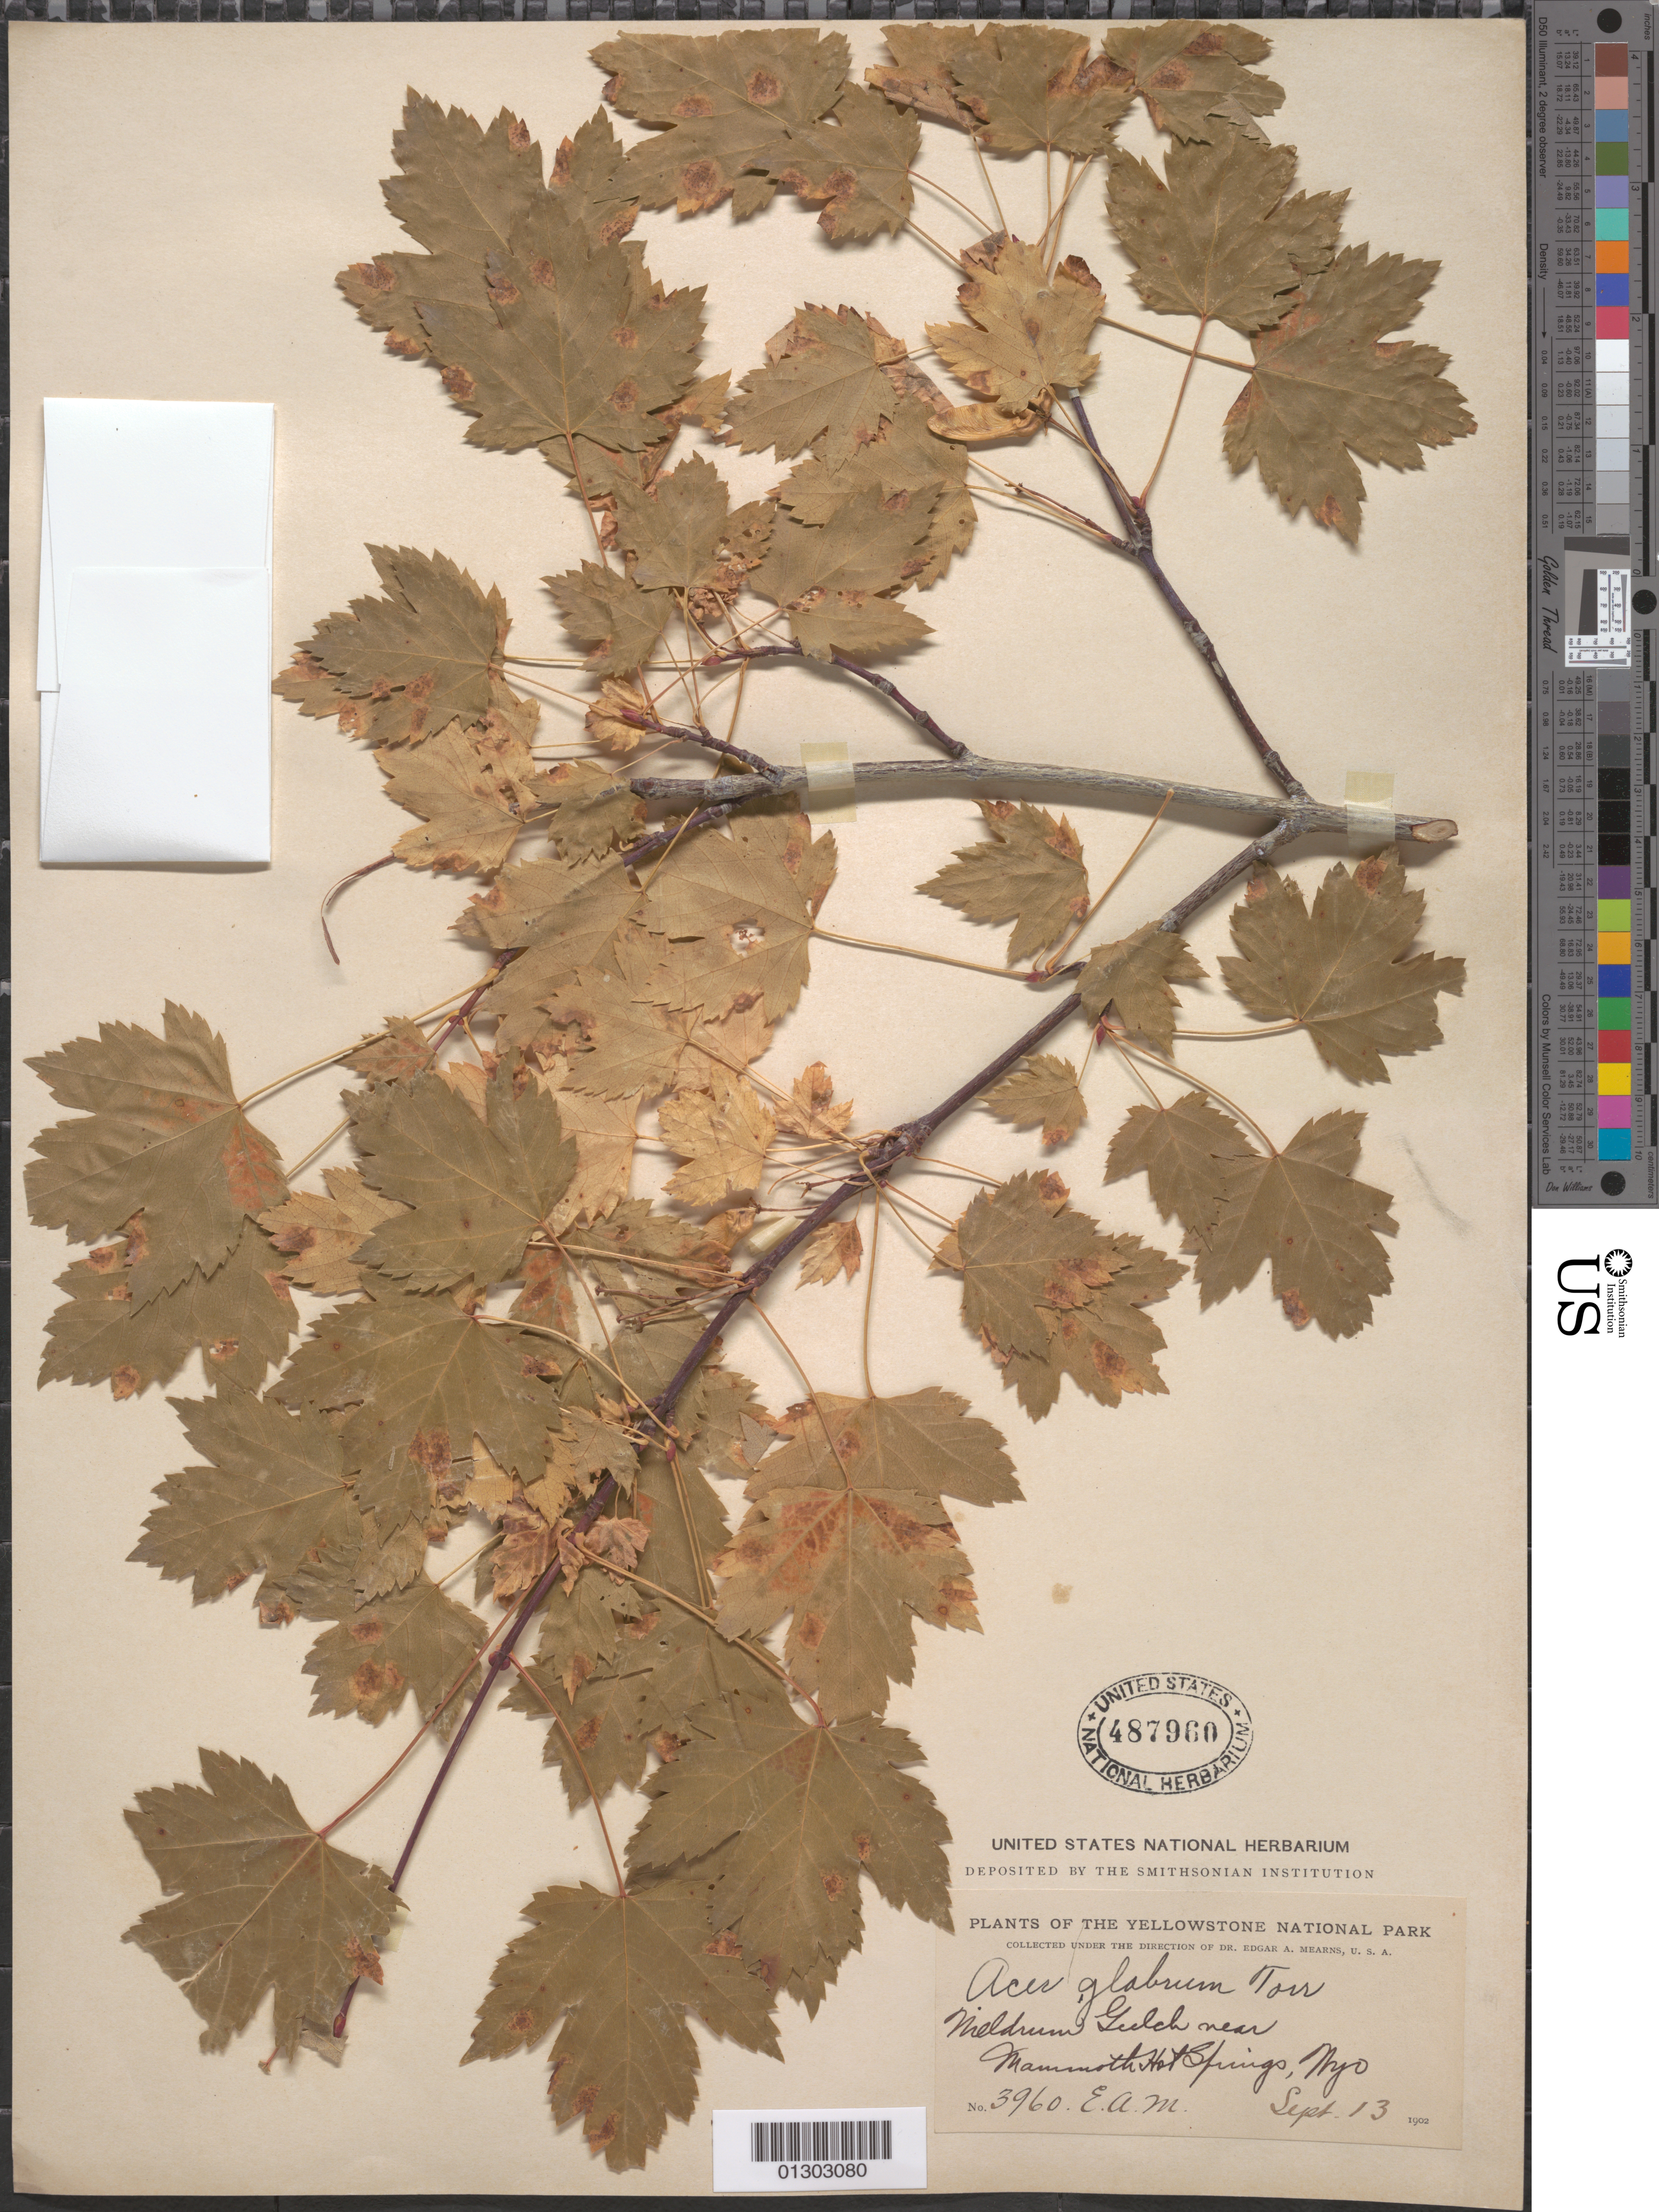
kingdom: Plantae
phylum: Tracheophyta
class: Magnoliopsida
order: Sapindales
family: Sapindaceae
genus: Acer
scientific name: Acer glabrum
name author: Torr.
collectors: E. A. Mearns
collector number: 3960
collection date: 1902-09-13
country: United States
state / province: Wyoming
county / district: Park County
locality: Yellowstone National Park, Nieldrum Gulch near Mammoth Hot Springs.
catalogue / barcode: US 487960